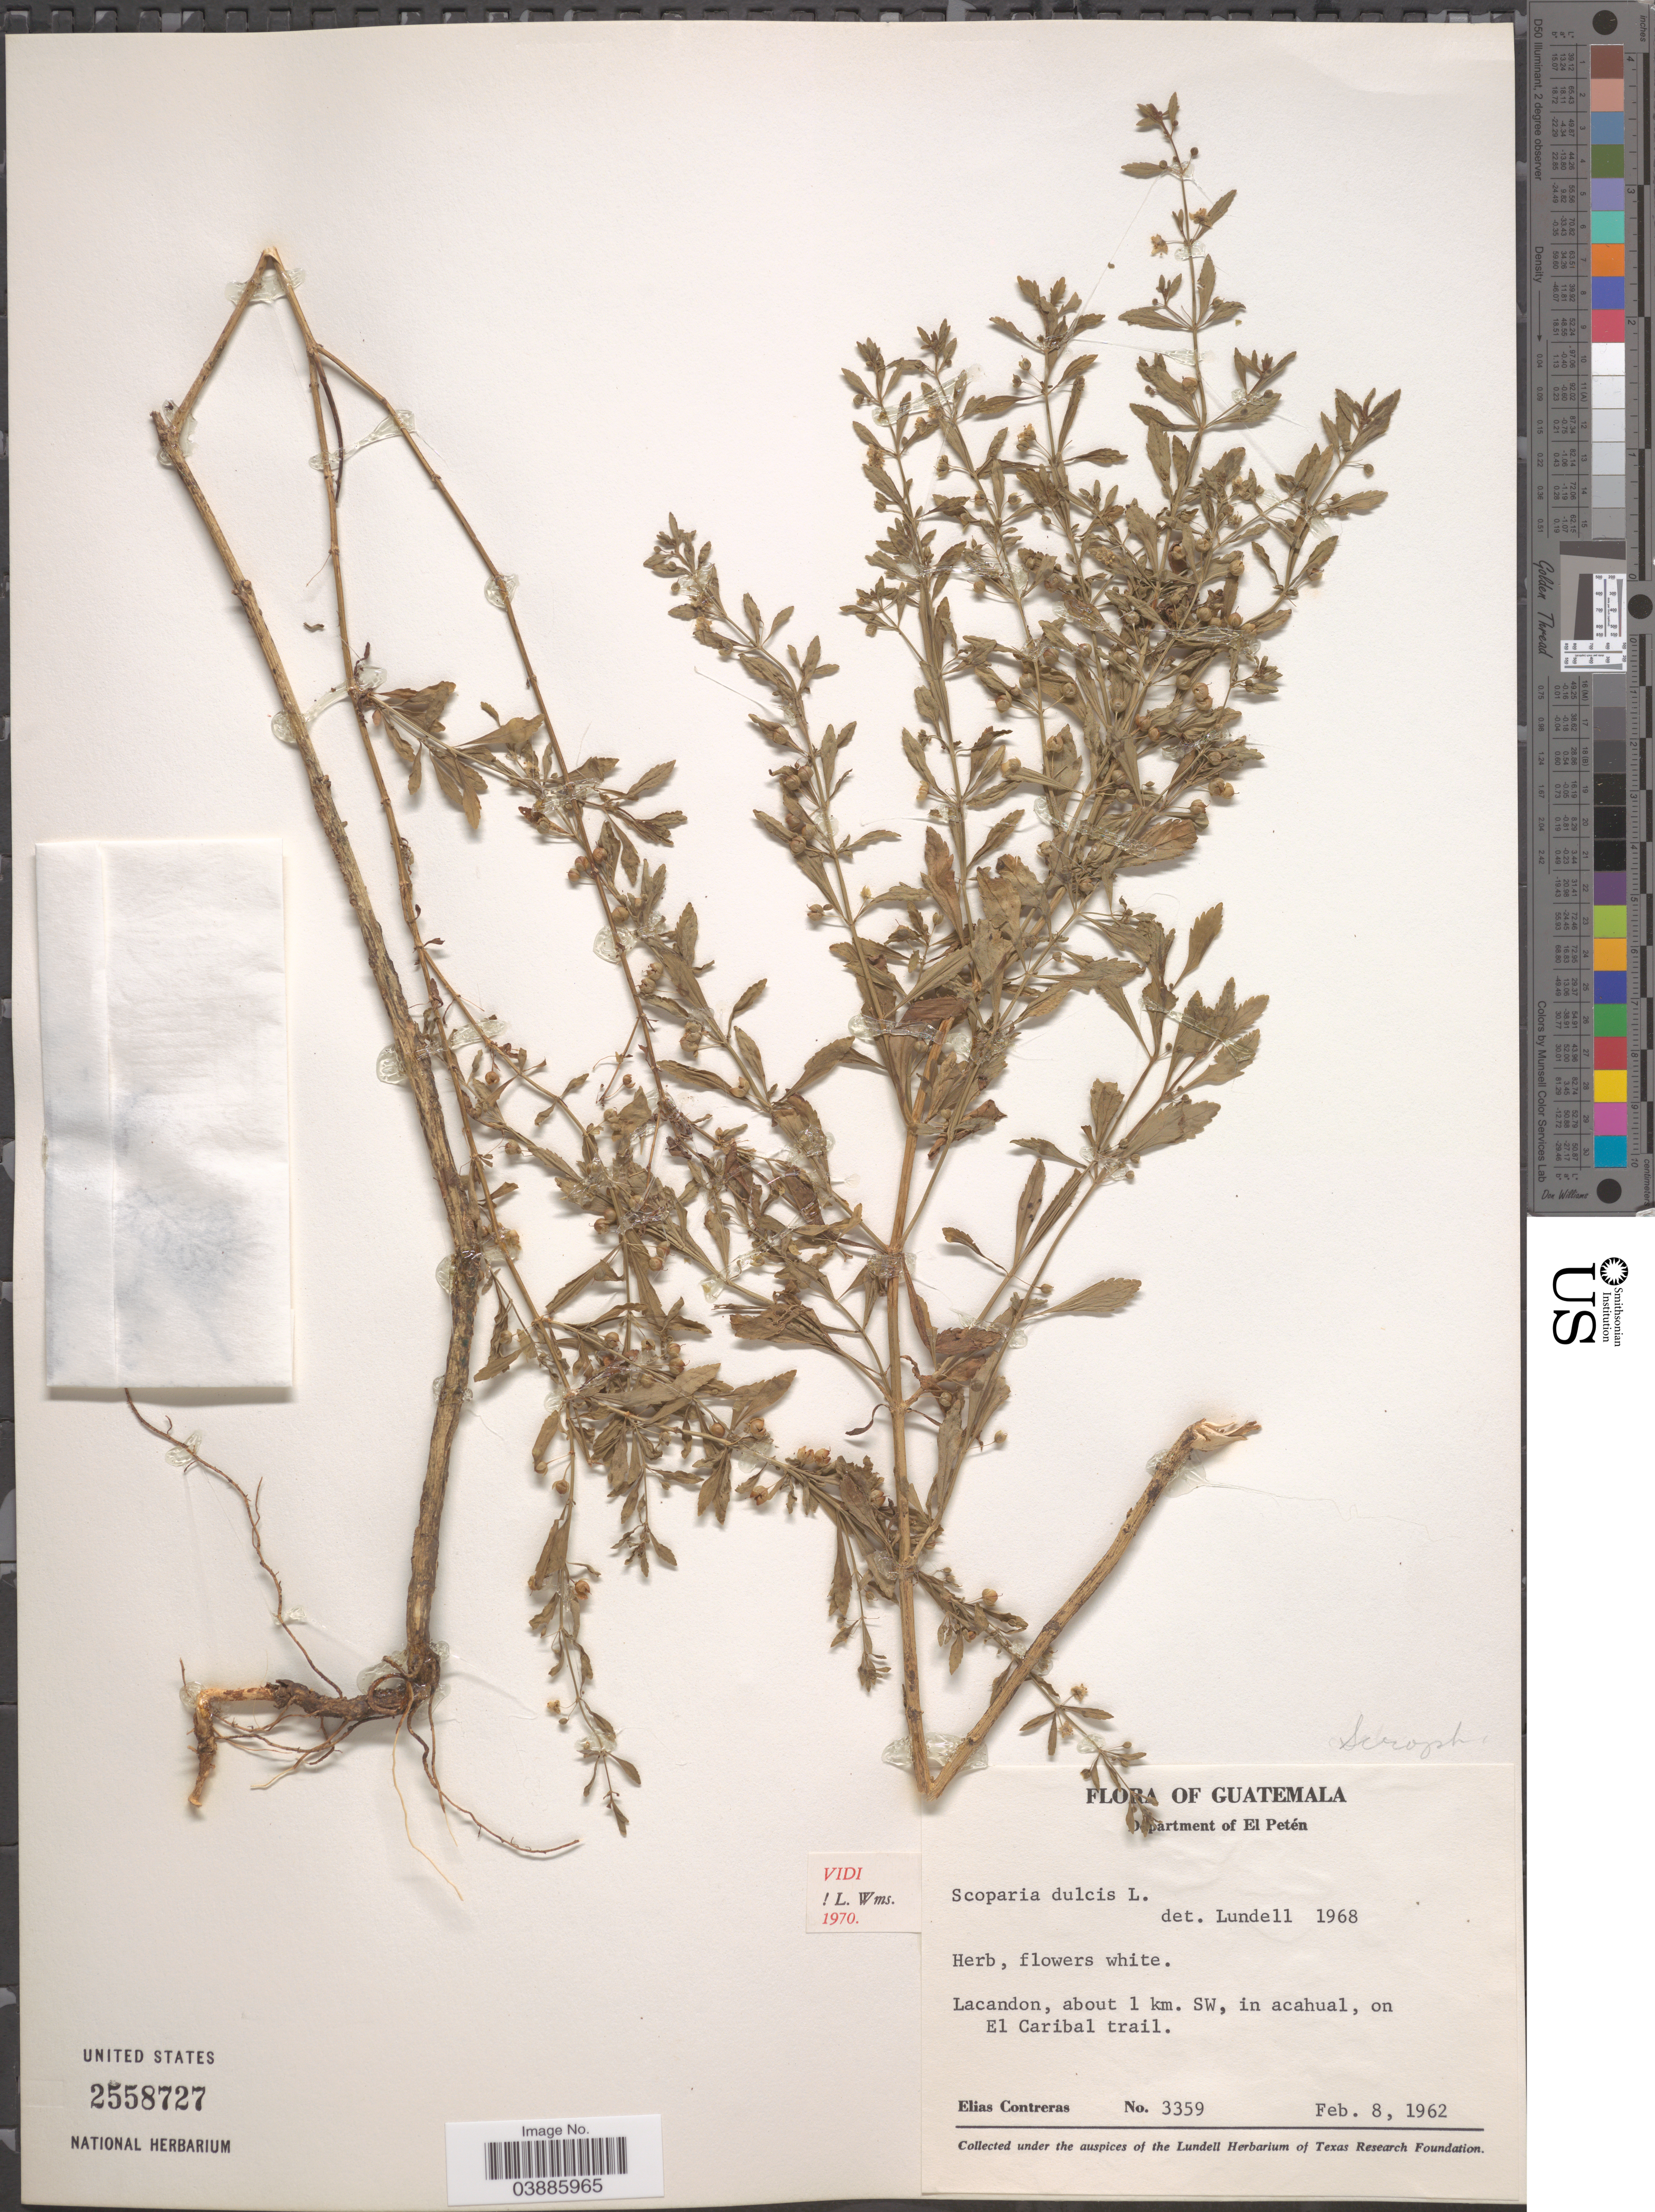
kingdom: Plantae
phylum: Tracheophyta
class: Magnoliopsida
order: Lamiales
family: Plantaginaceae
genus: Scoparia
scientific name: Scoparia dulcis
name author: L.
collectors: E. Contreras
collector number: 3359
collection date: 1962-02-08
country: Guatemala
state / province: El Peten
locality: Department of El Petén. Lacandon, about 1 km. SW, in acahual, on El Caribal trail.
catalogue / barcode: US 2558727